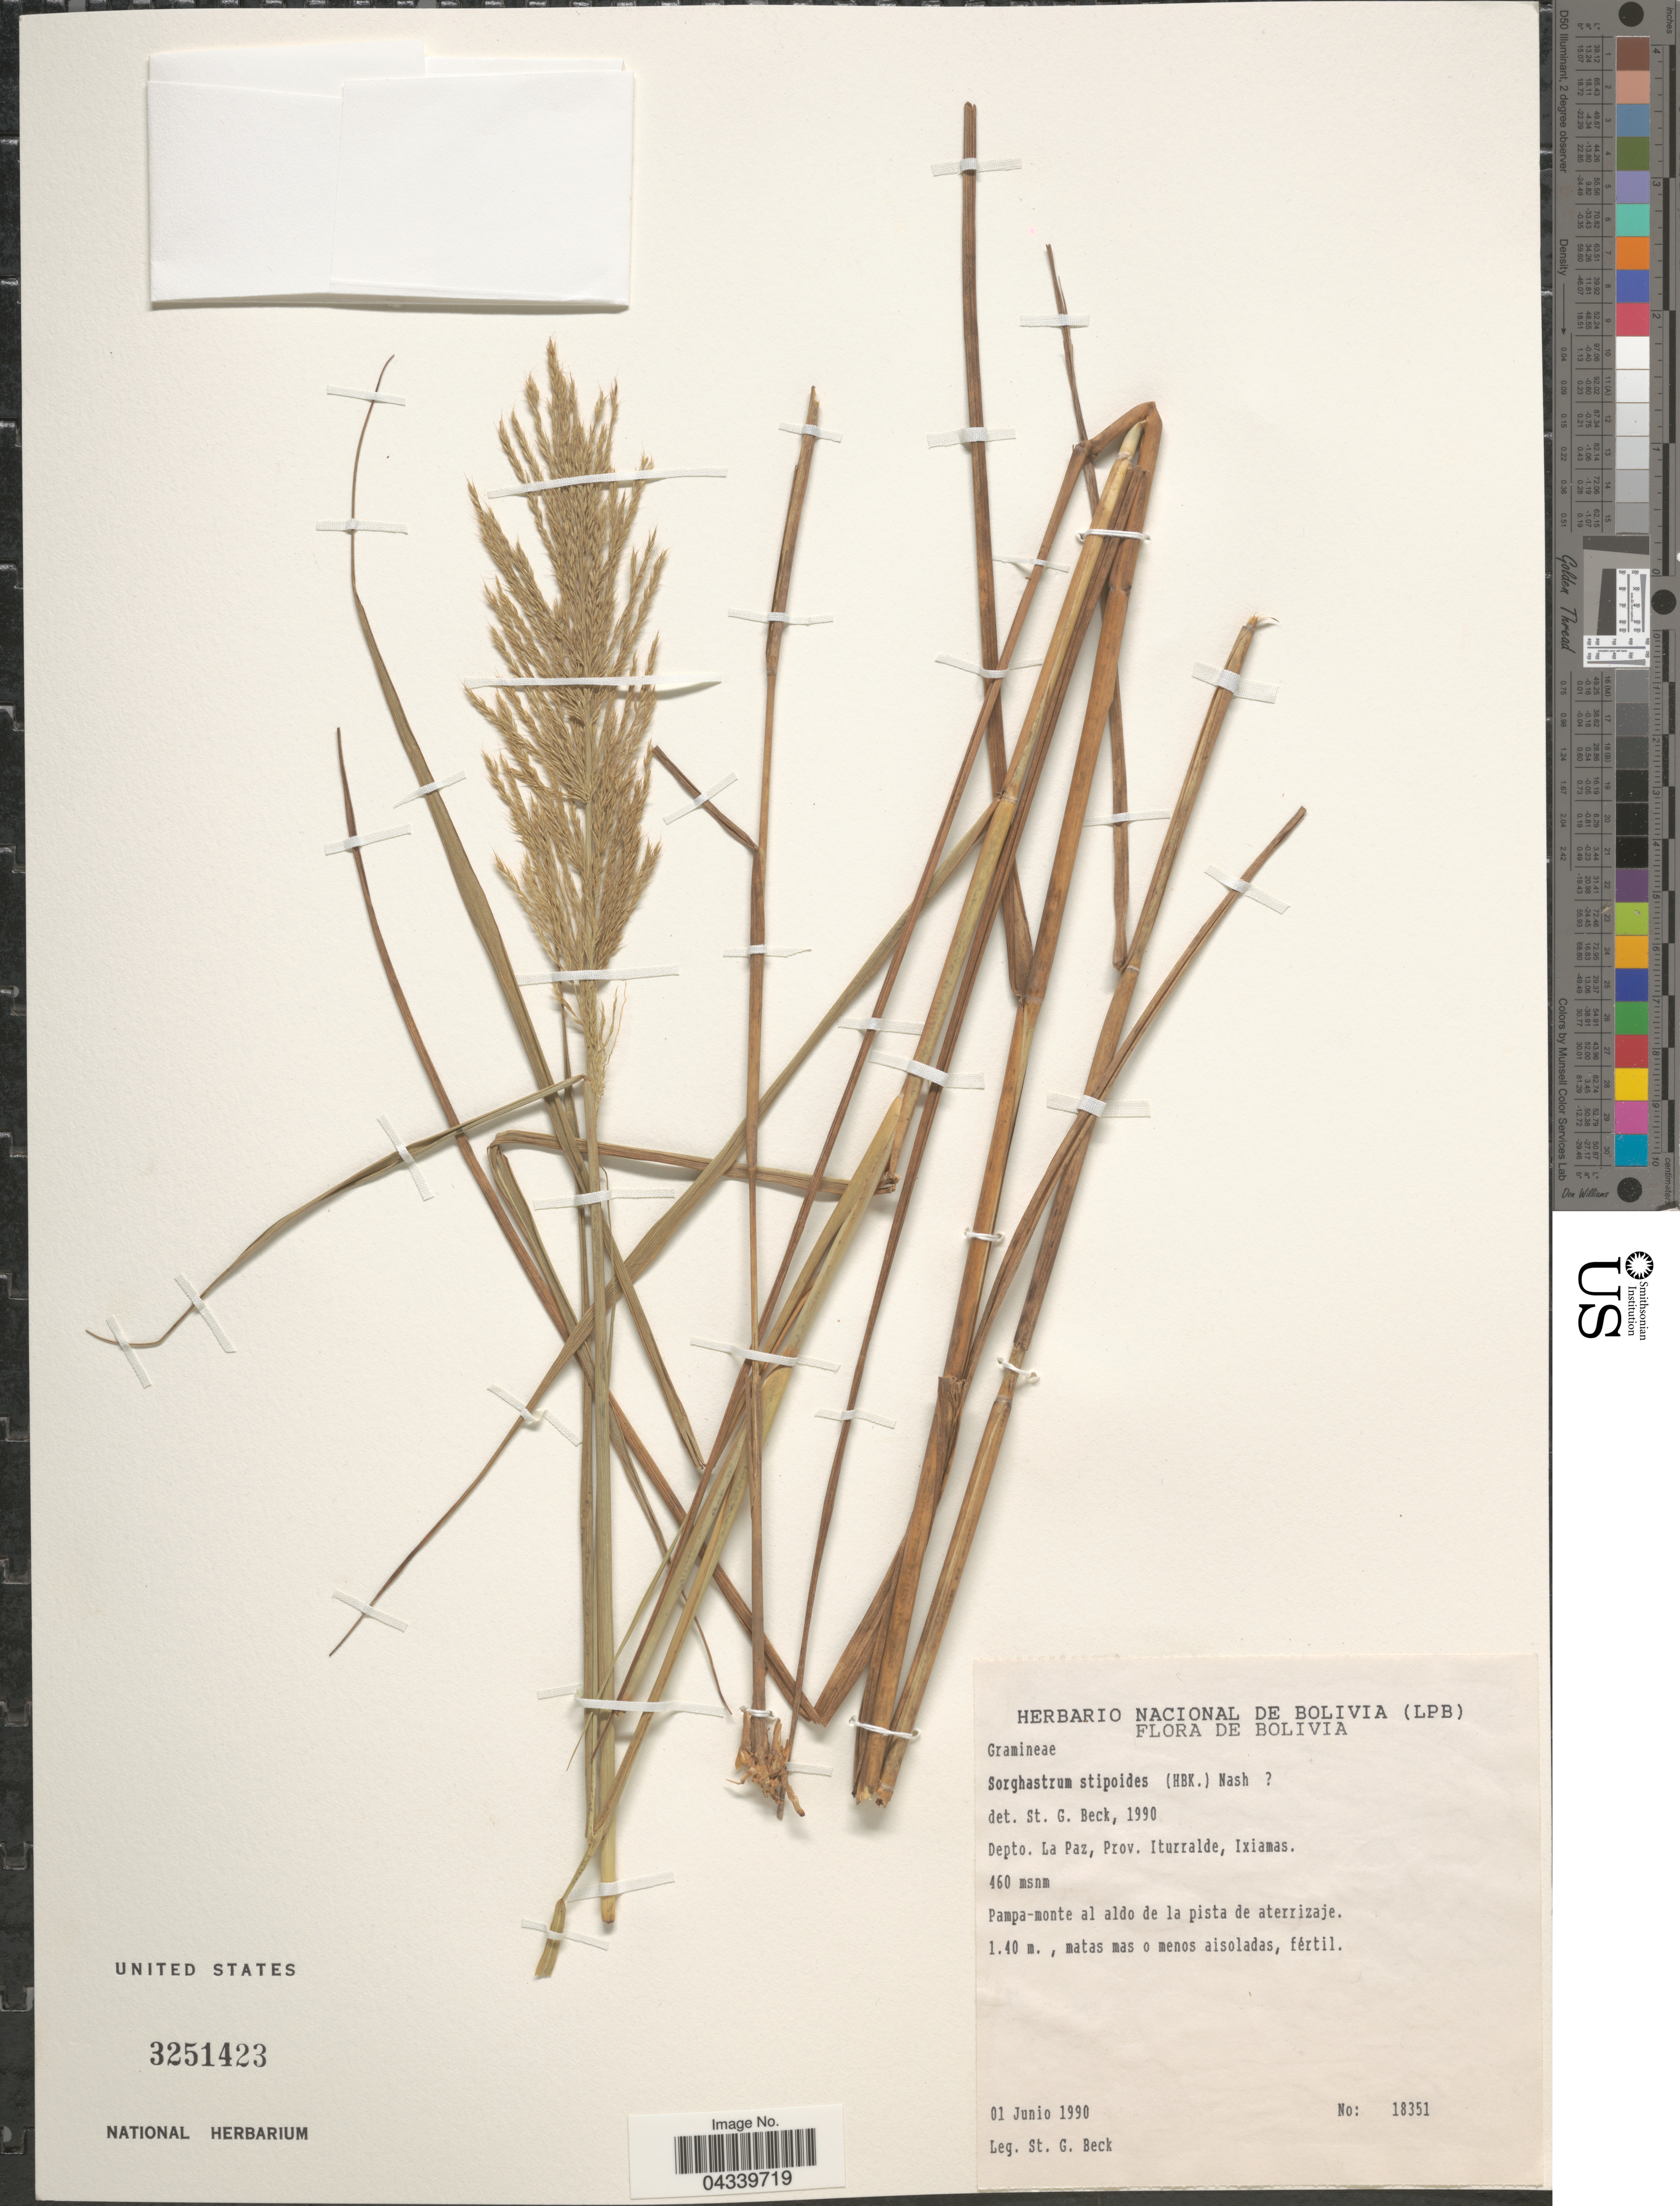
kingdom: Plantae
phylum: Tracheophyta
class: Liliopsida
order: Poales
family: Poaceae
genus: Sorghastrum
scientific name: Sorghastrum stipoides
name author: (Kunth) Nash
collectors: S. G. Beck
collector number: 18351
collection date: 1990-06-01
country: Bolivia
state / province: La Paz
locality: Depto. La Paz, Prov. Iturralde, Ixiamas.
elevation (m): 460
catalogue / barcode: US 3251423